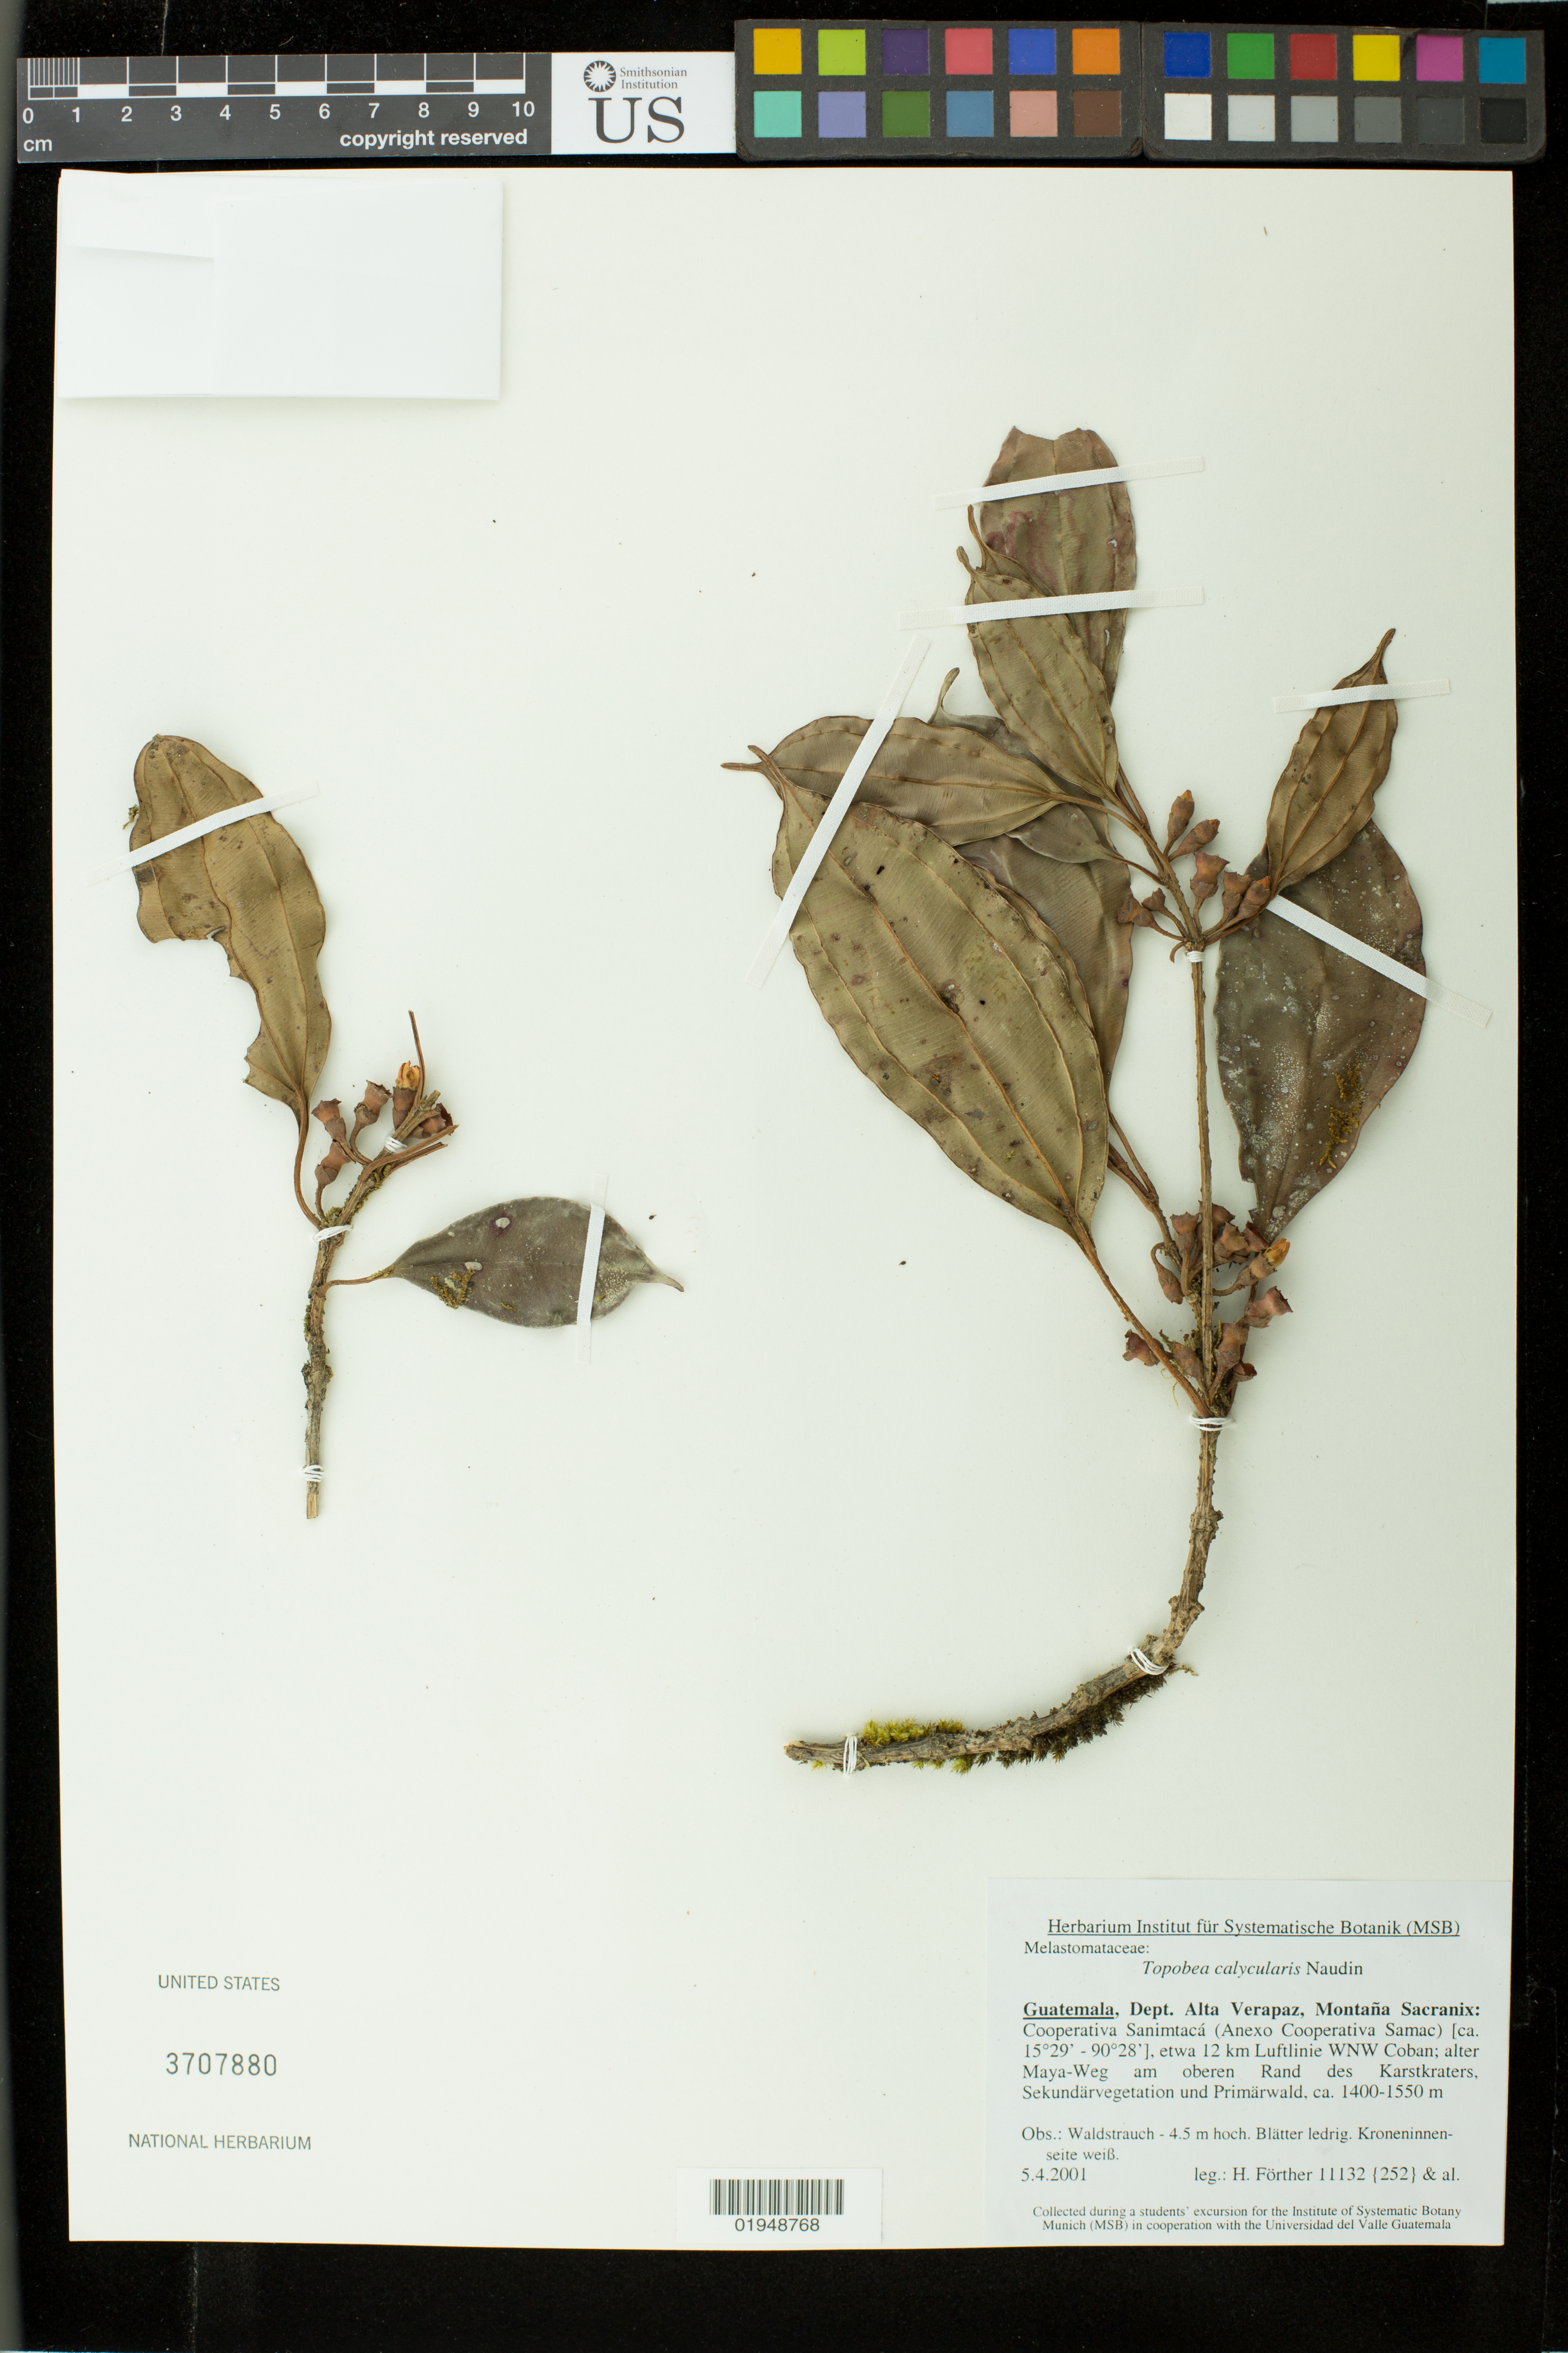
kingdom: Plantae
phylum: Tracheophyta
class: Magnoliopsida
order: Myrtales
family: Melastomataceae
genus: Topobea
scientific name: Topobea calycularis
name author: Naudin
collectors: H. Förther & et al.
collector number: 11132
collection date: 2001-04-05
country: Guatemala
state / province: Alta Verapaz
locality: Dept Alta Verapaz, Montaña Sacranix: Cooperativa Sanimtacá (Anexo Copperativa Samac), etwa 12 km Luftline WNW Coban; alter Maya-Weg am oberen Rand des Karstkraters, Sekundärvegetation und Primärwald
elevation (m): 1400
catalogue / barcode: US 3707880